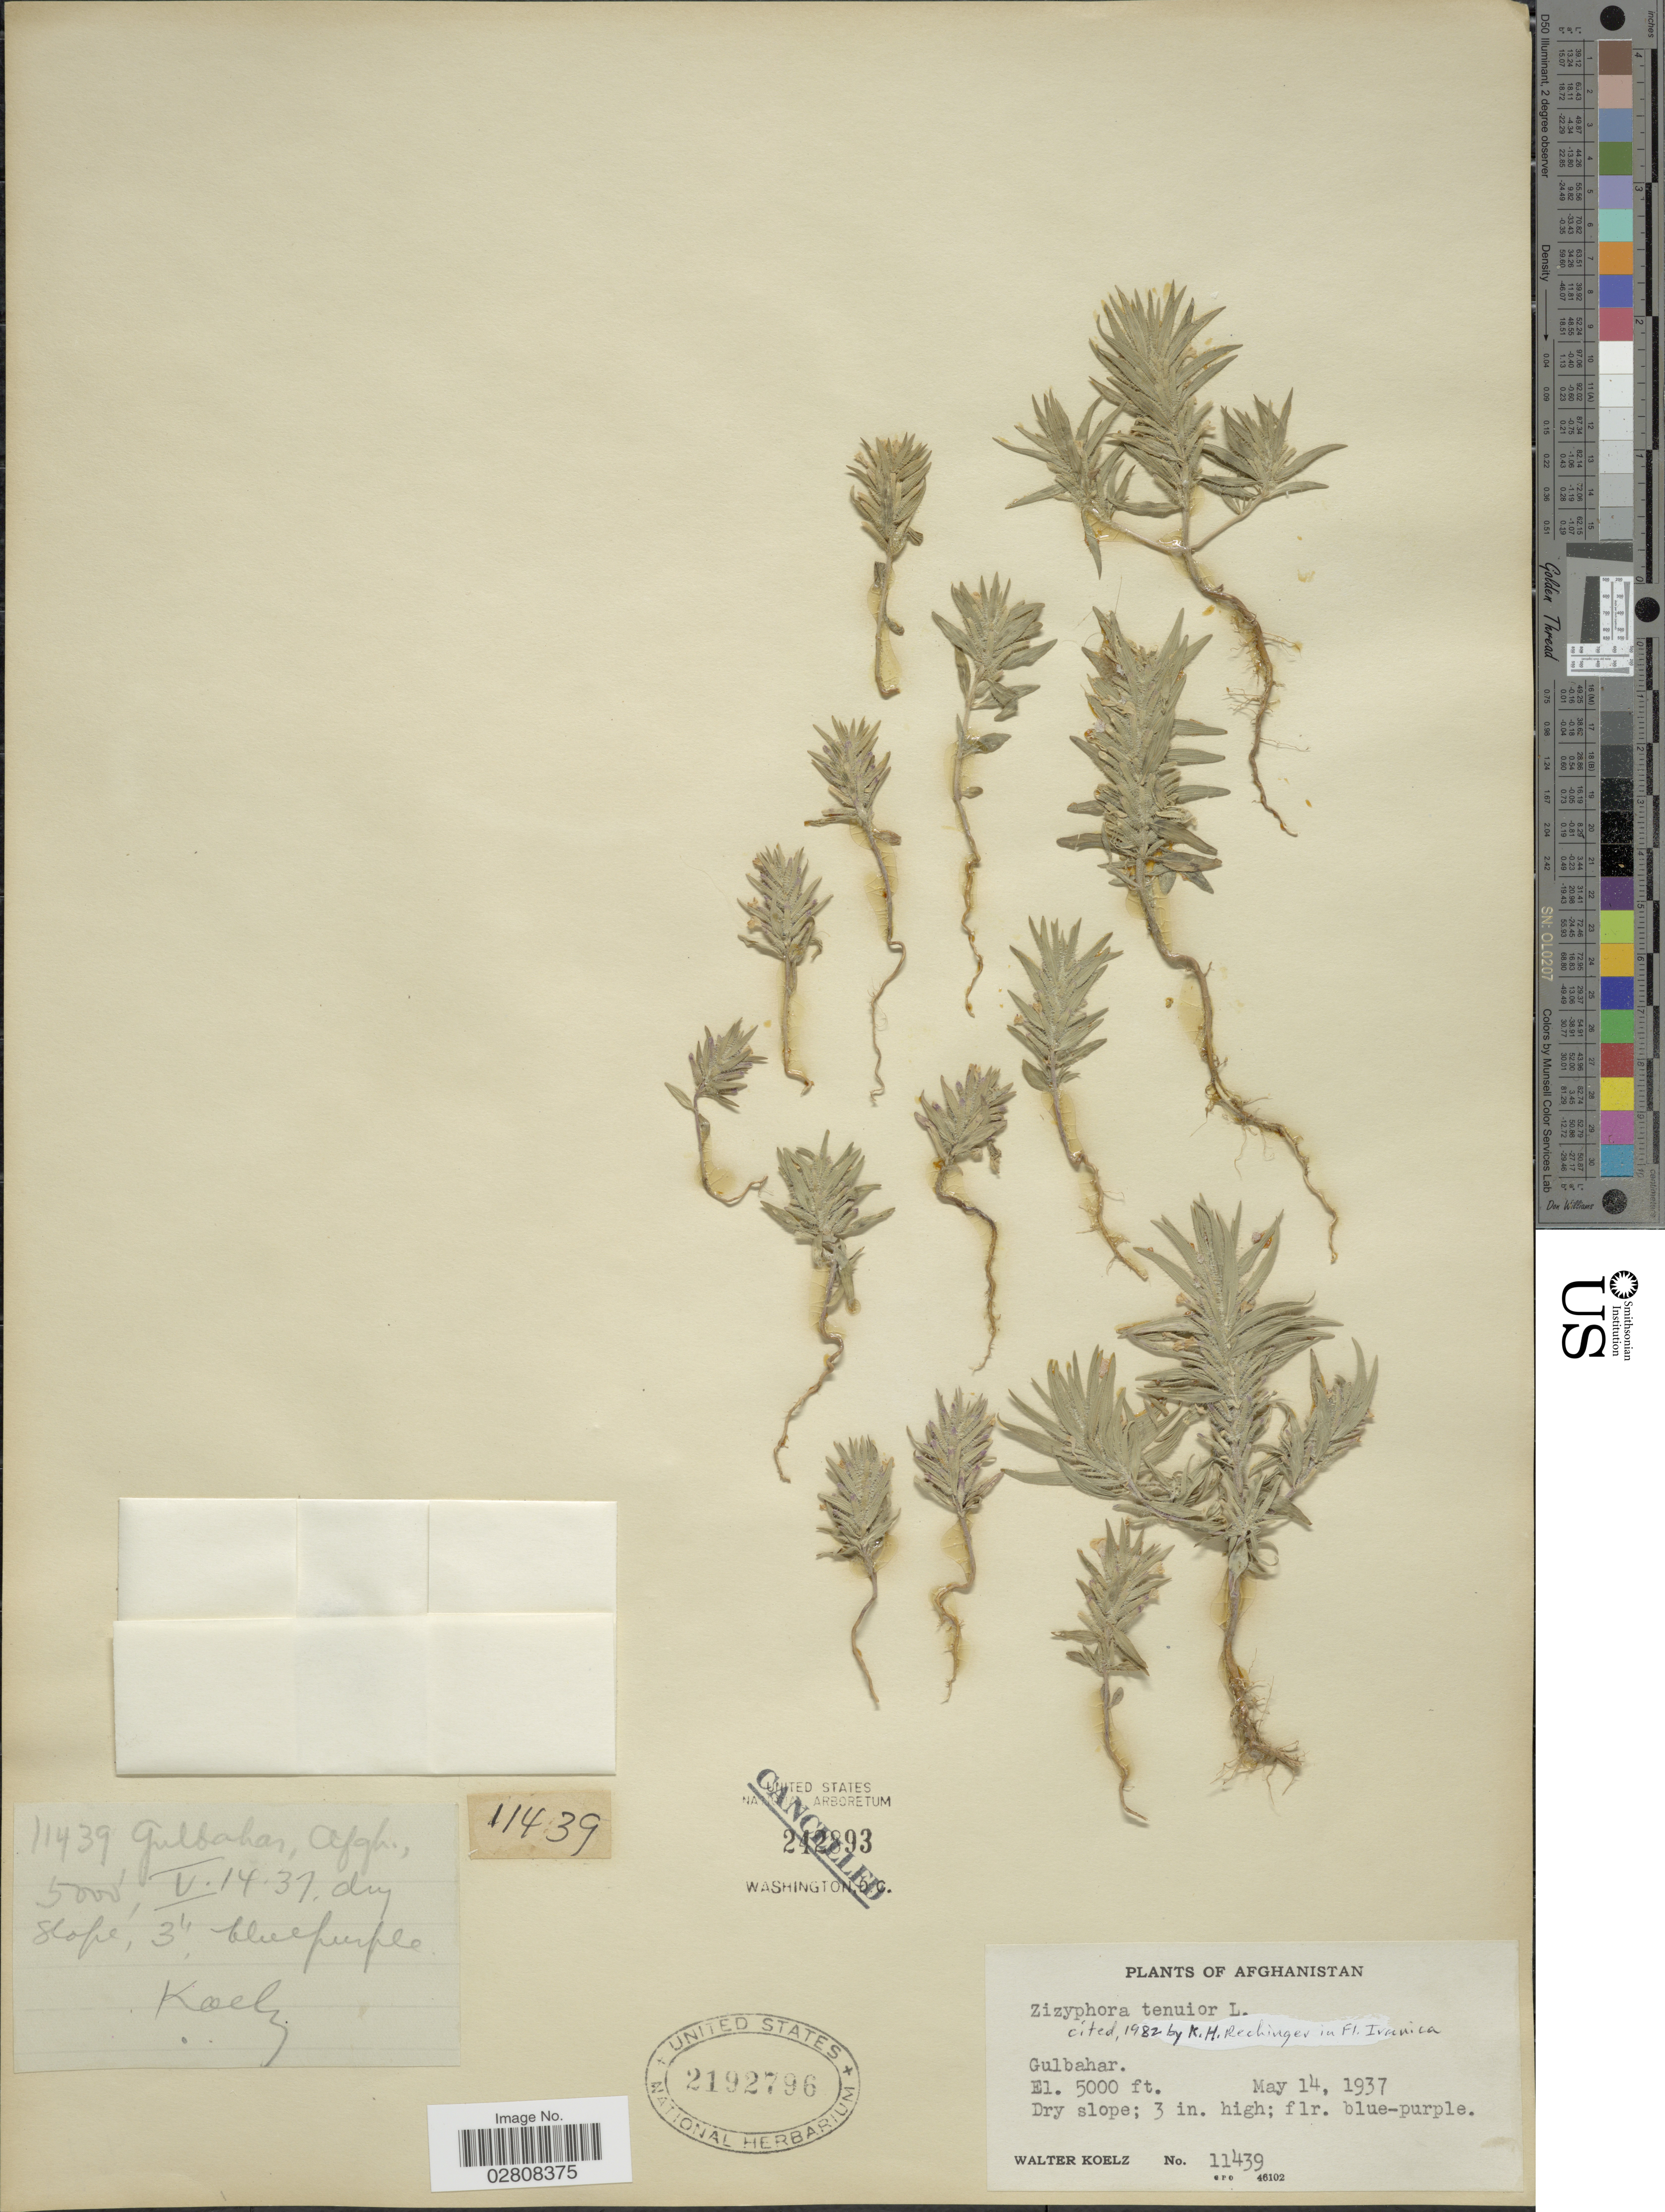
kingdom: Plantae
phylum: Tracheophyta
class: Magnoliopsida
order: Lamiales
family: Lamiaceae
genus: Ziziphora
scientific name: Ziziphora tenuior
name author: L.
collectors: W. N. Koelz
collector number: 11439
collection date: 1937-05-14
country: Afghanistan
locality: Gulbahar.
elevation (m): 1524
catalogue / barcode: US 2192796